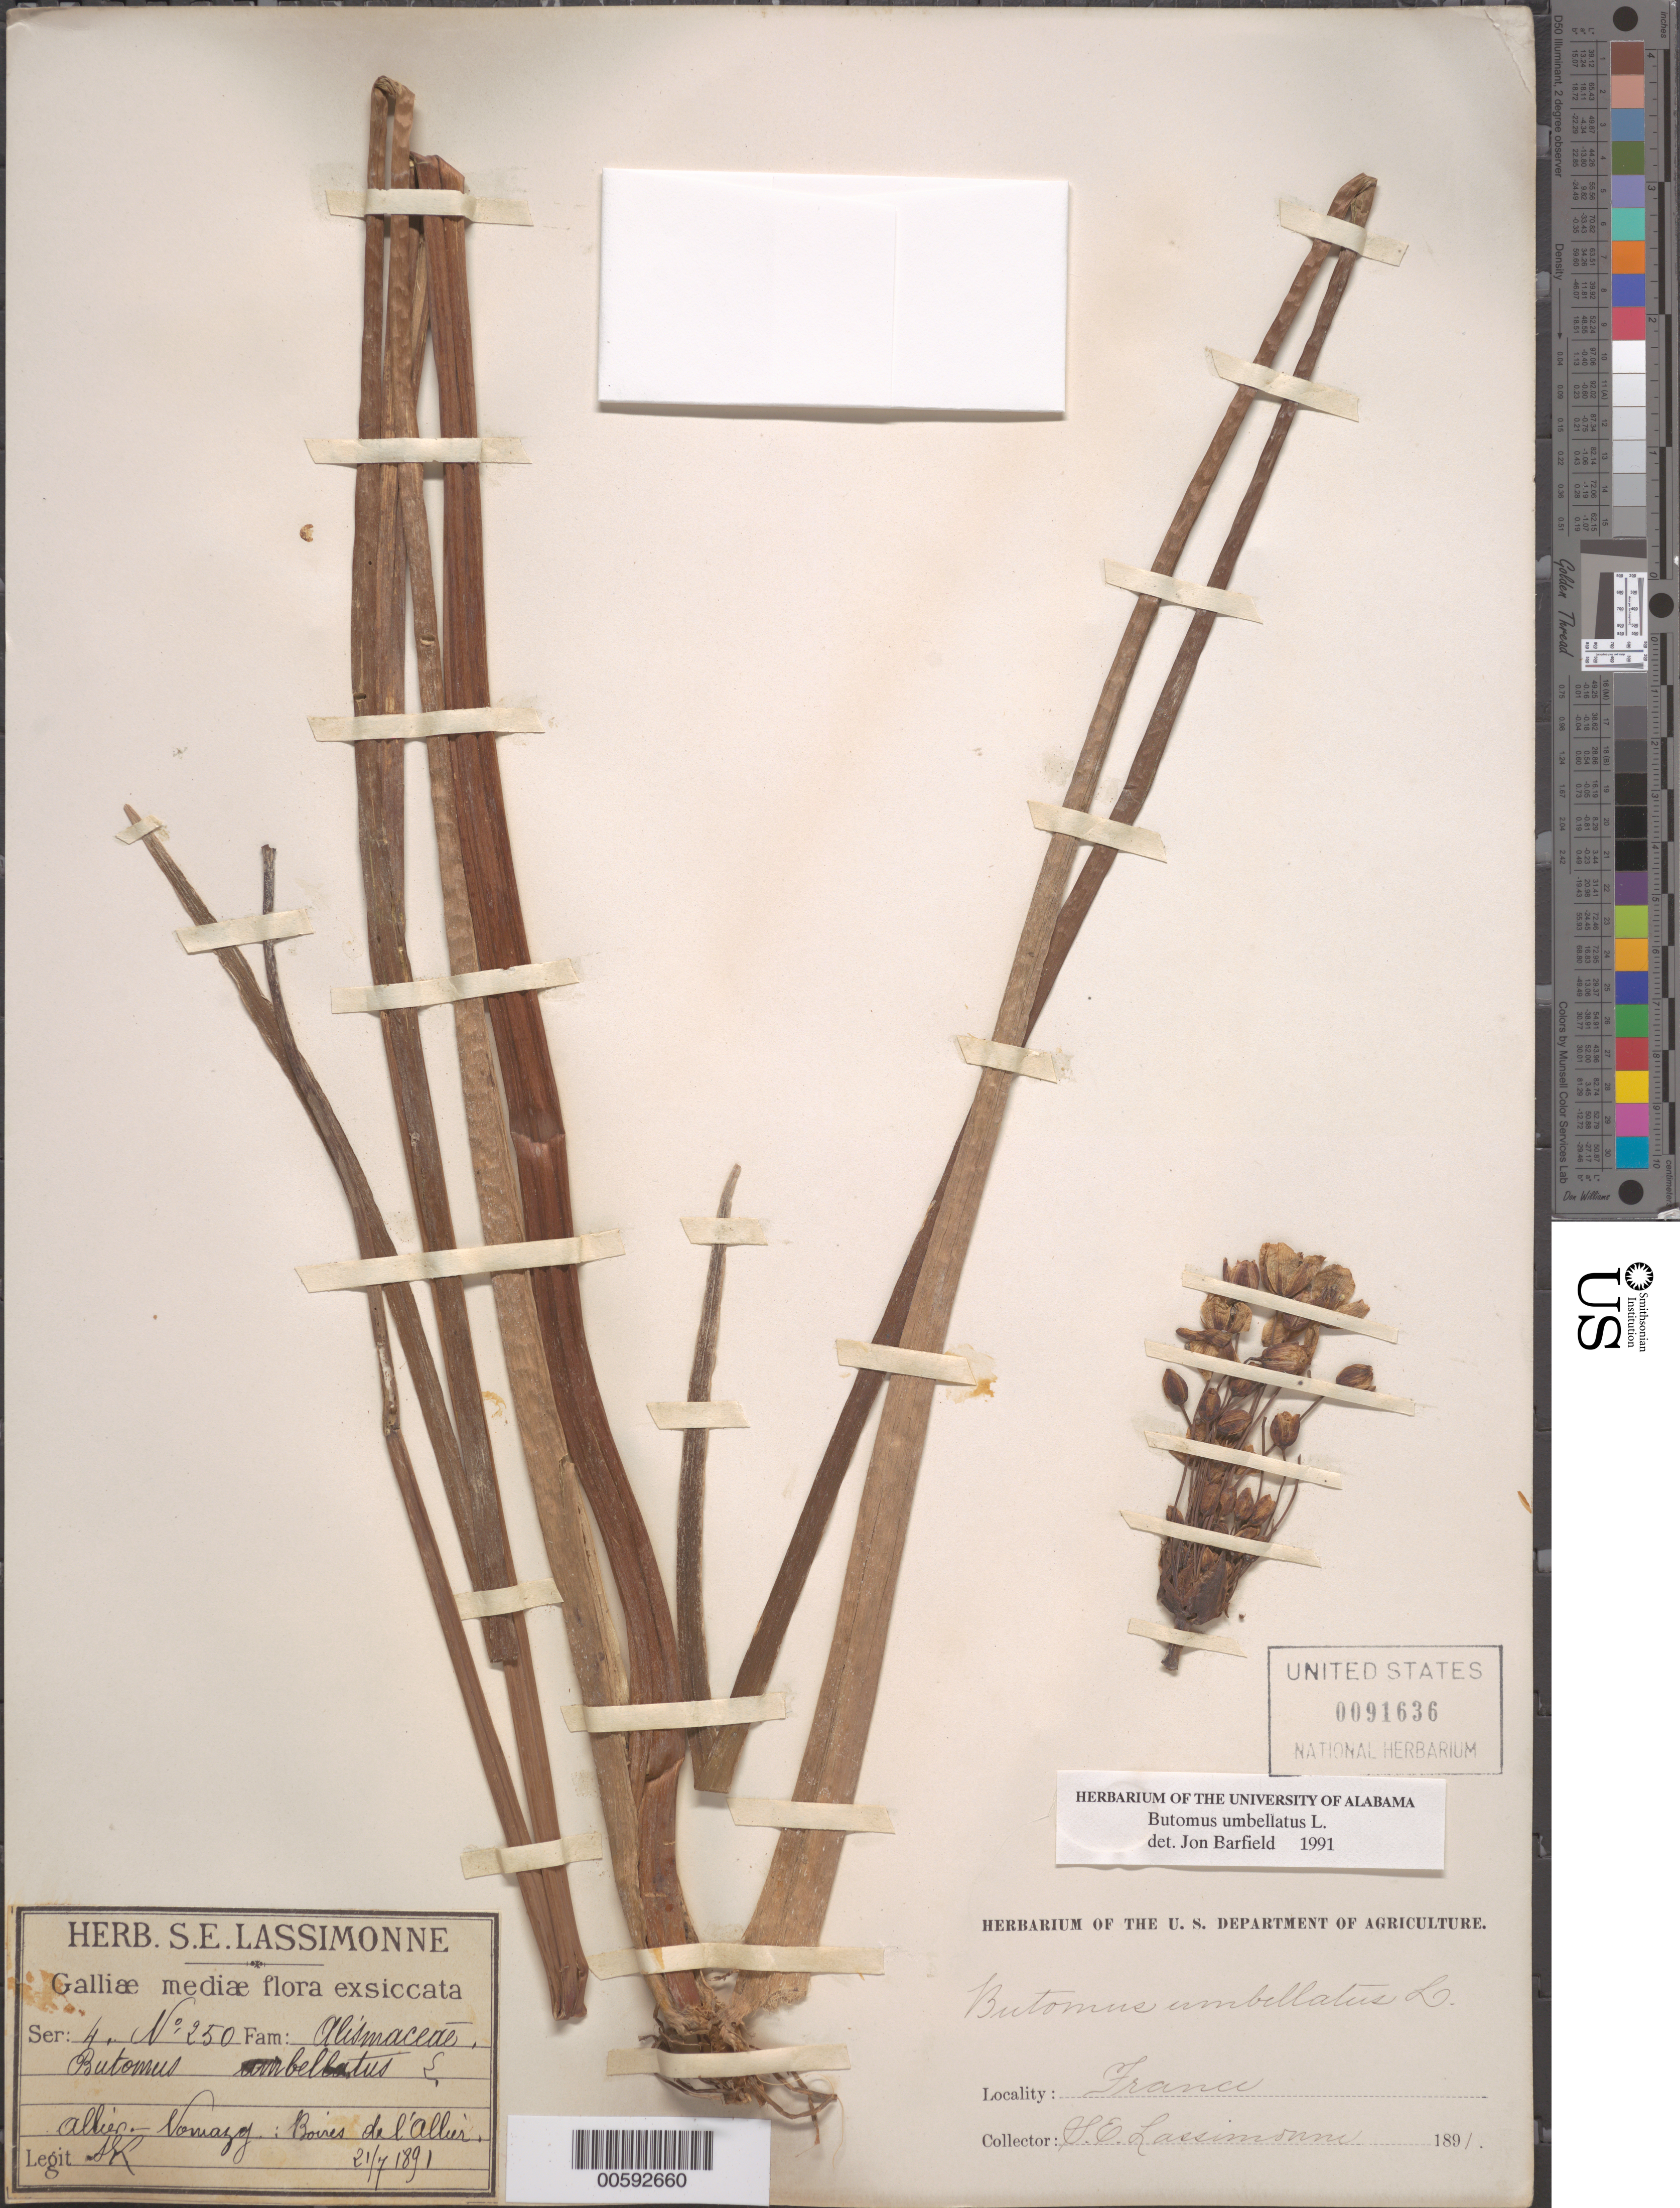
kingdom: Plantae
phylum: Tracheophyta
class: Liliopsida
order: Alismatales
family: Butomaceae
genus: Butomus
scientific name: Butomus umbellatus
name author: L.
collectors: S. Lassimonne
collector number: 250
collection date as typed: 21 Jul 1891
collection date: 1891-07-21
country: France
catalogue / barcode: US 91636